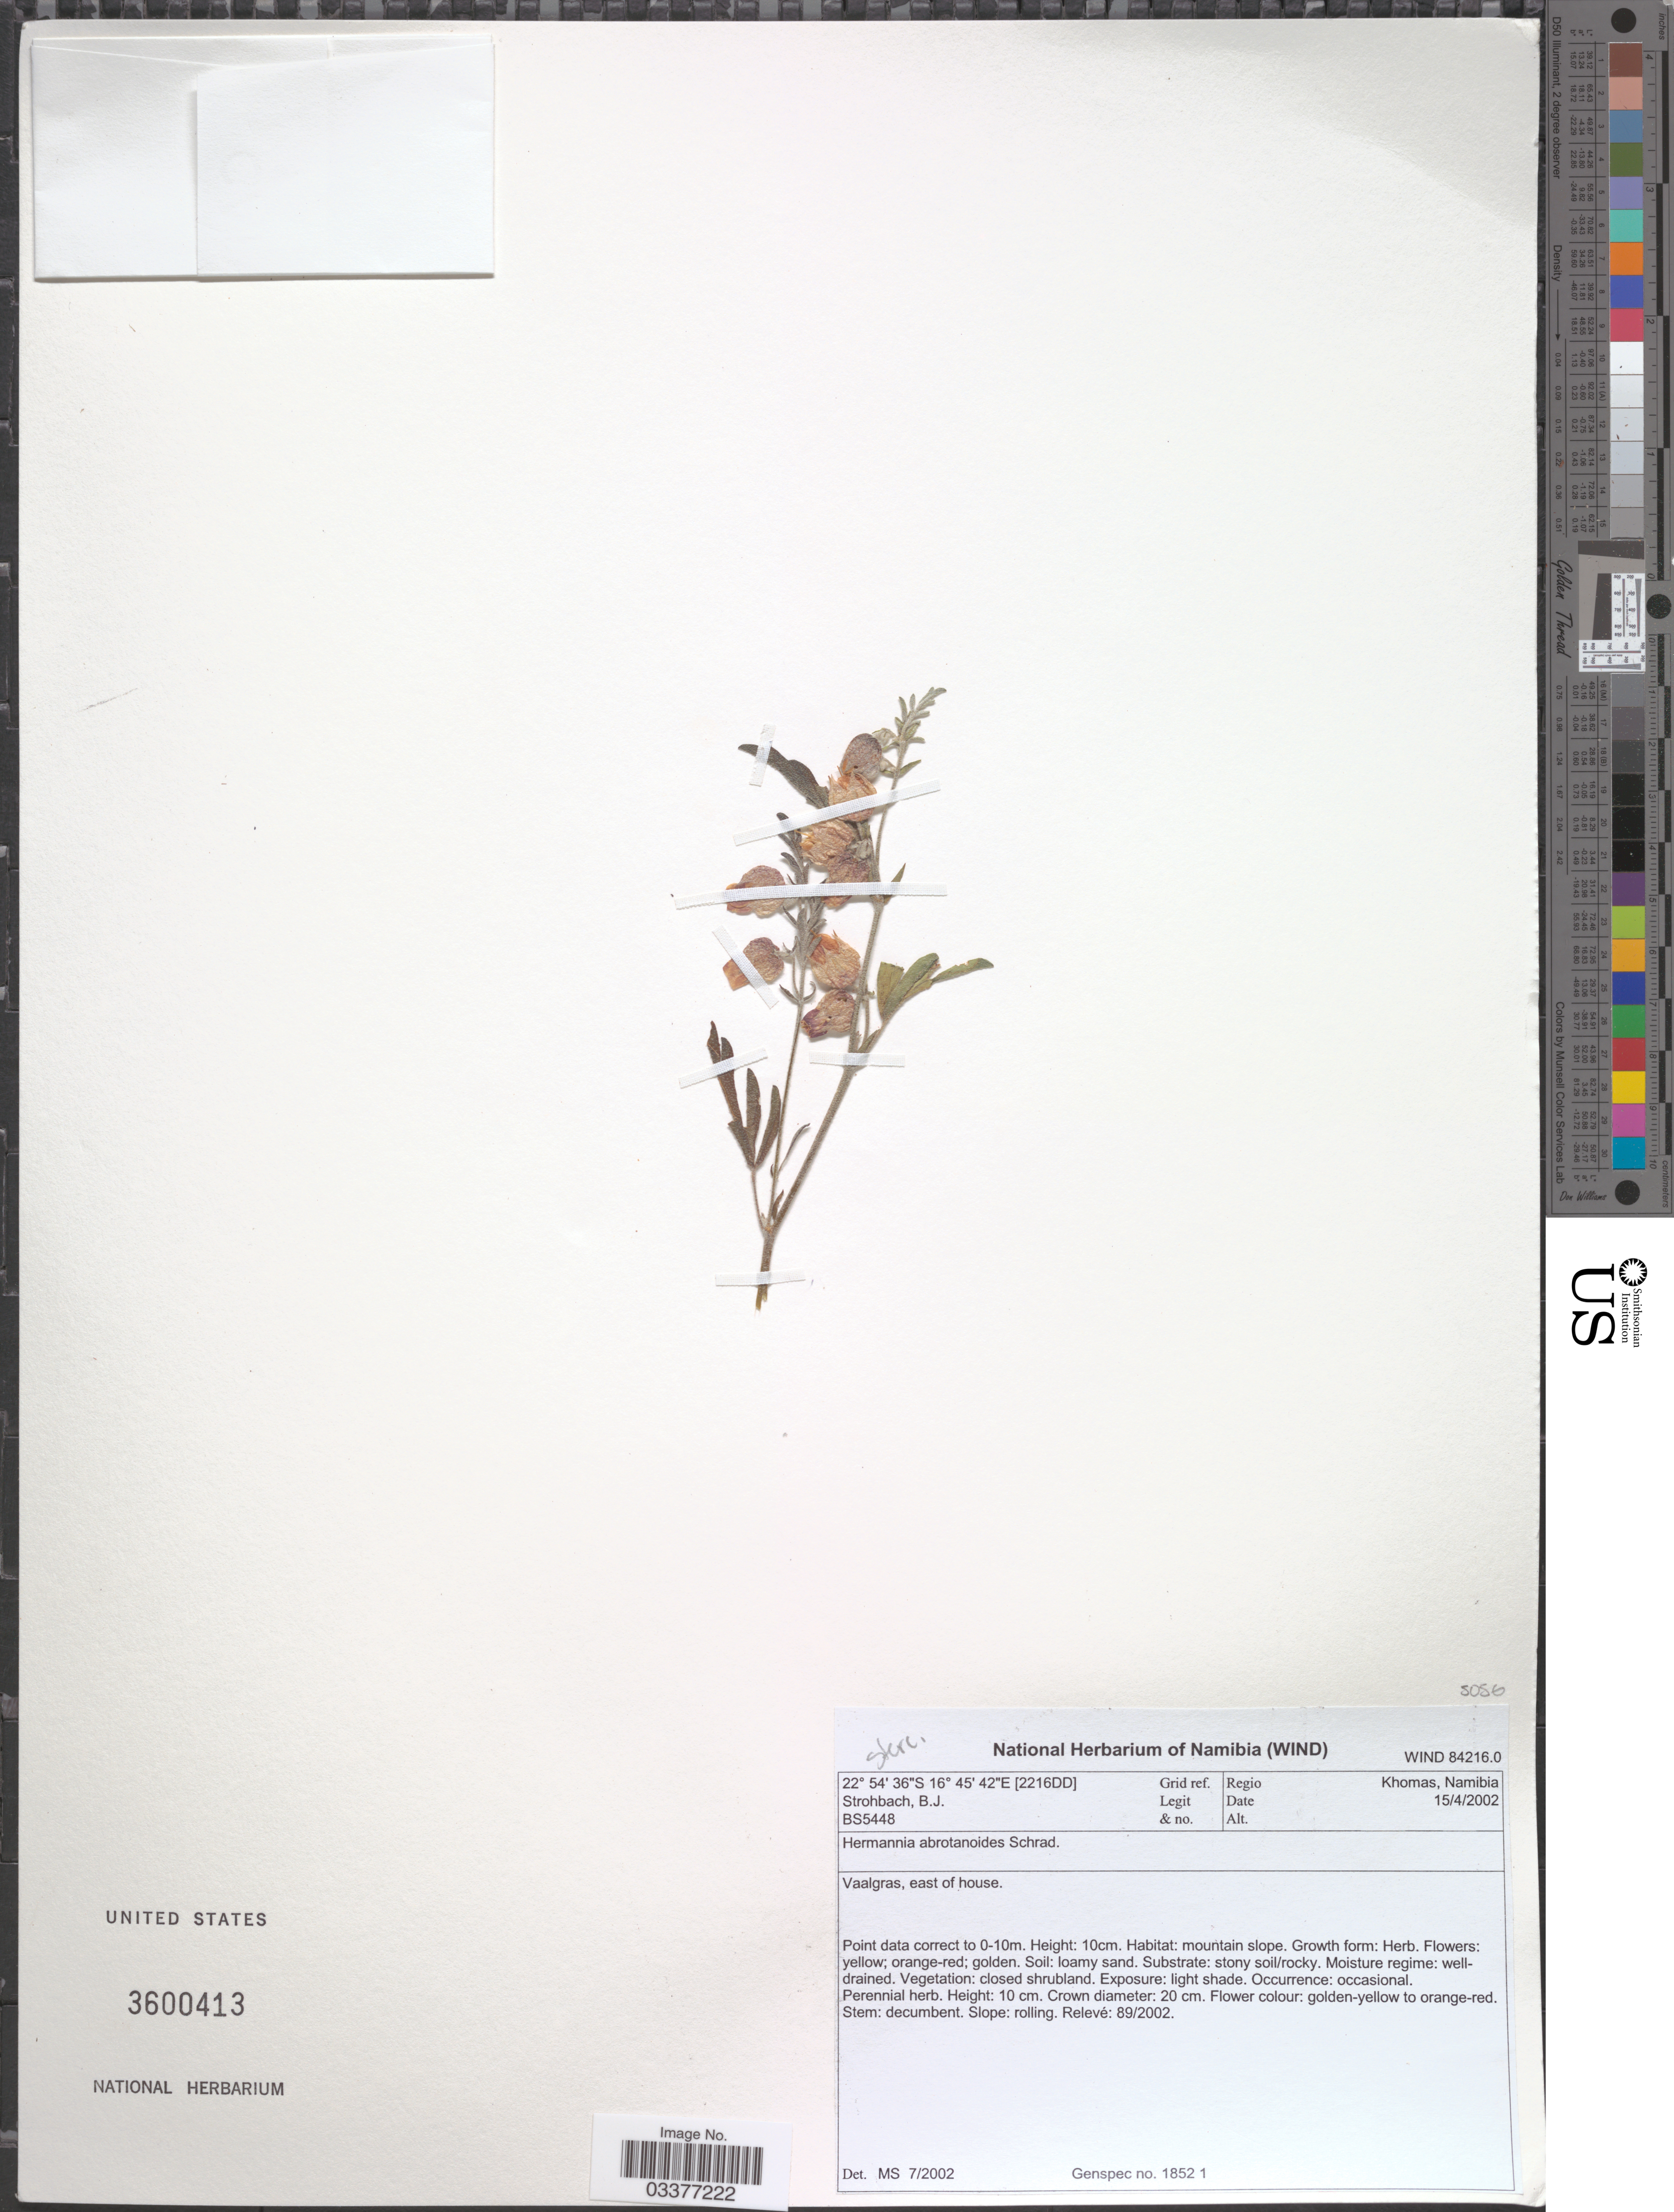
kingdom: Plantae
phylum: Tracheophyta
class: Magnoliopsida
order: Malvales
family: Malvaceae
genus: Hermannia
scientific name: Hermannia abrotanoides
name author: Schrad.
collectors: B. Strohbach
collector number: BS5448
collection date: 2002-04-15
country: Namibia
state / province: Khomas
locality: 2216DD Grid ref. Regio Khomas. Vaalgras, east of house.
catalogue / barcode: US 3600413